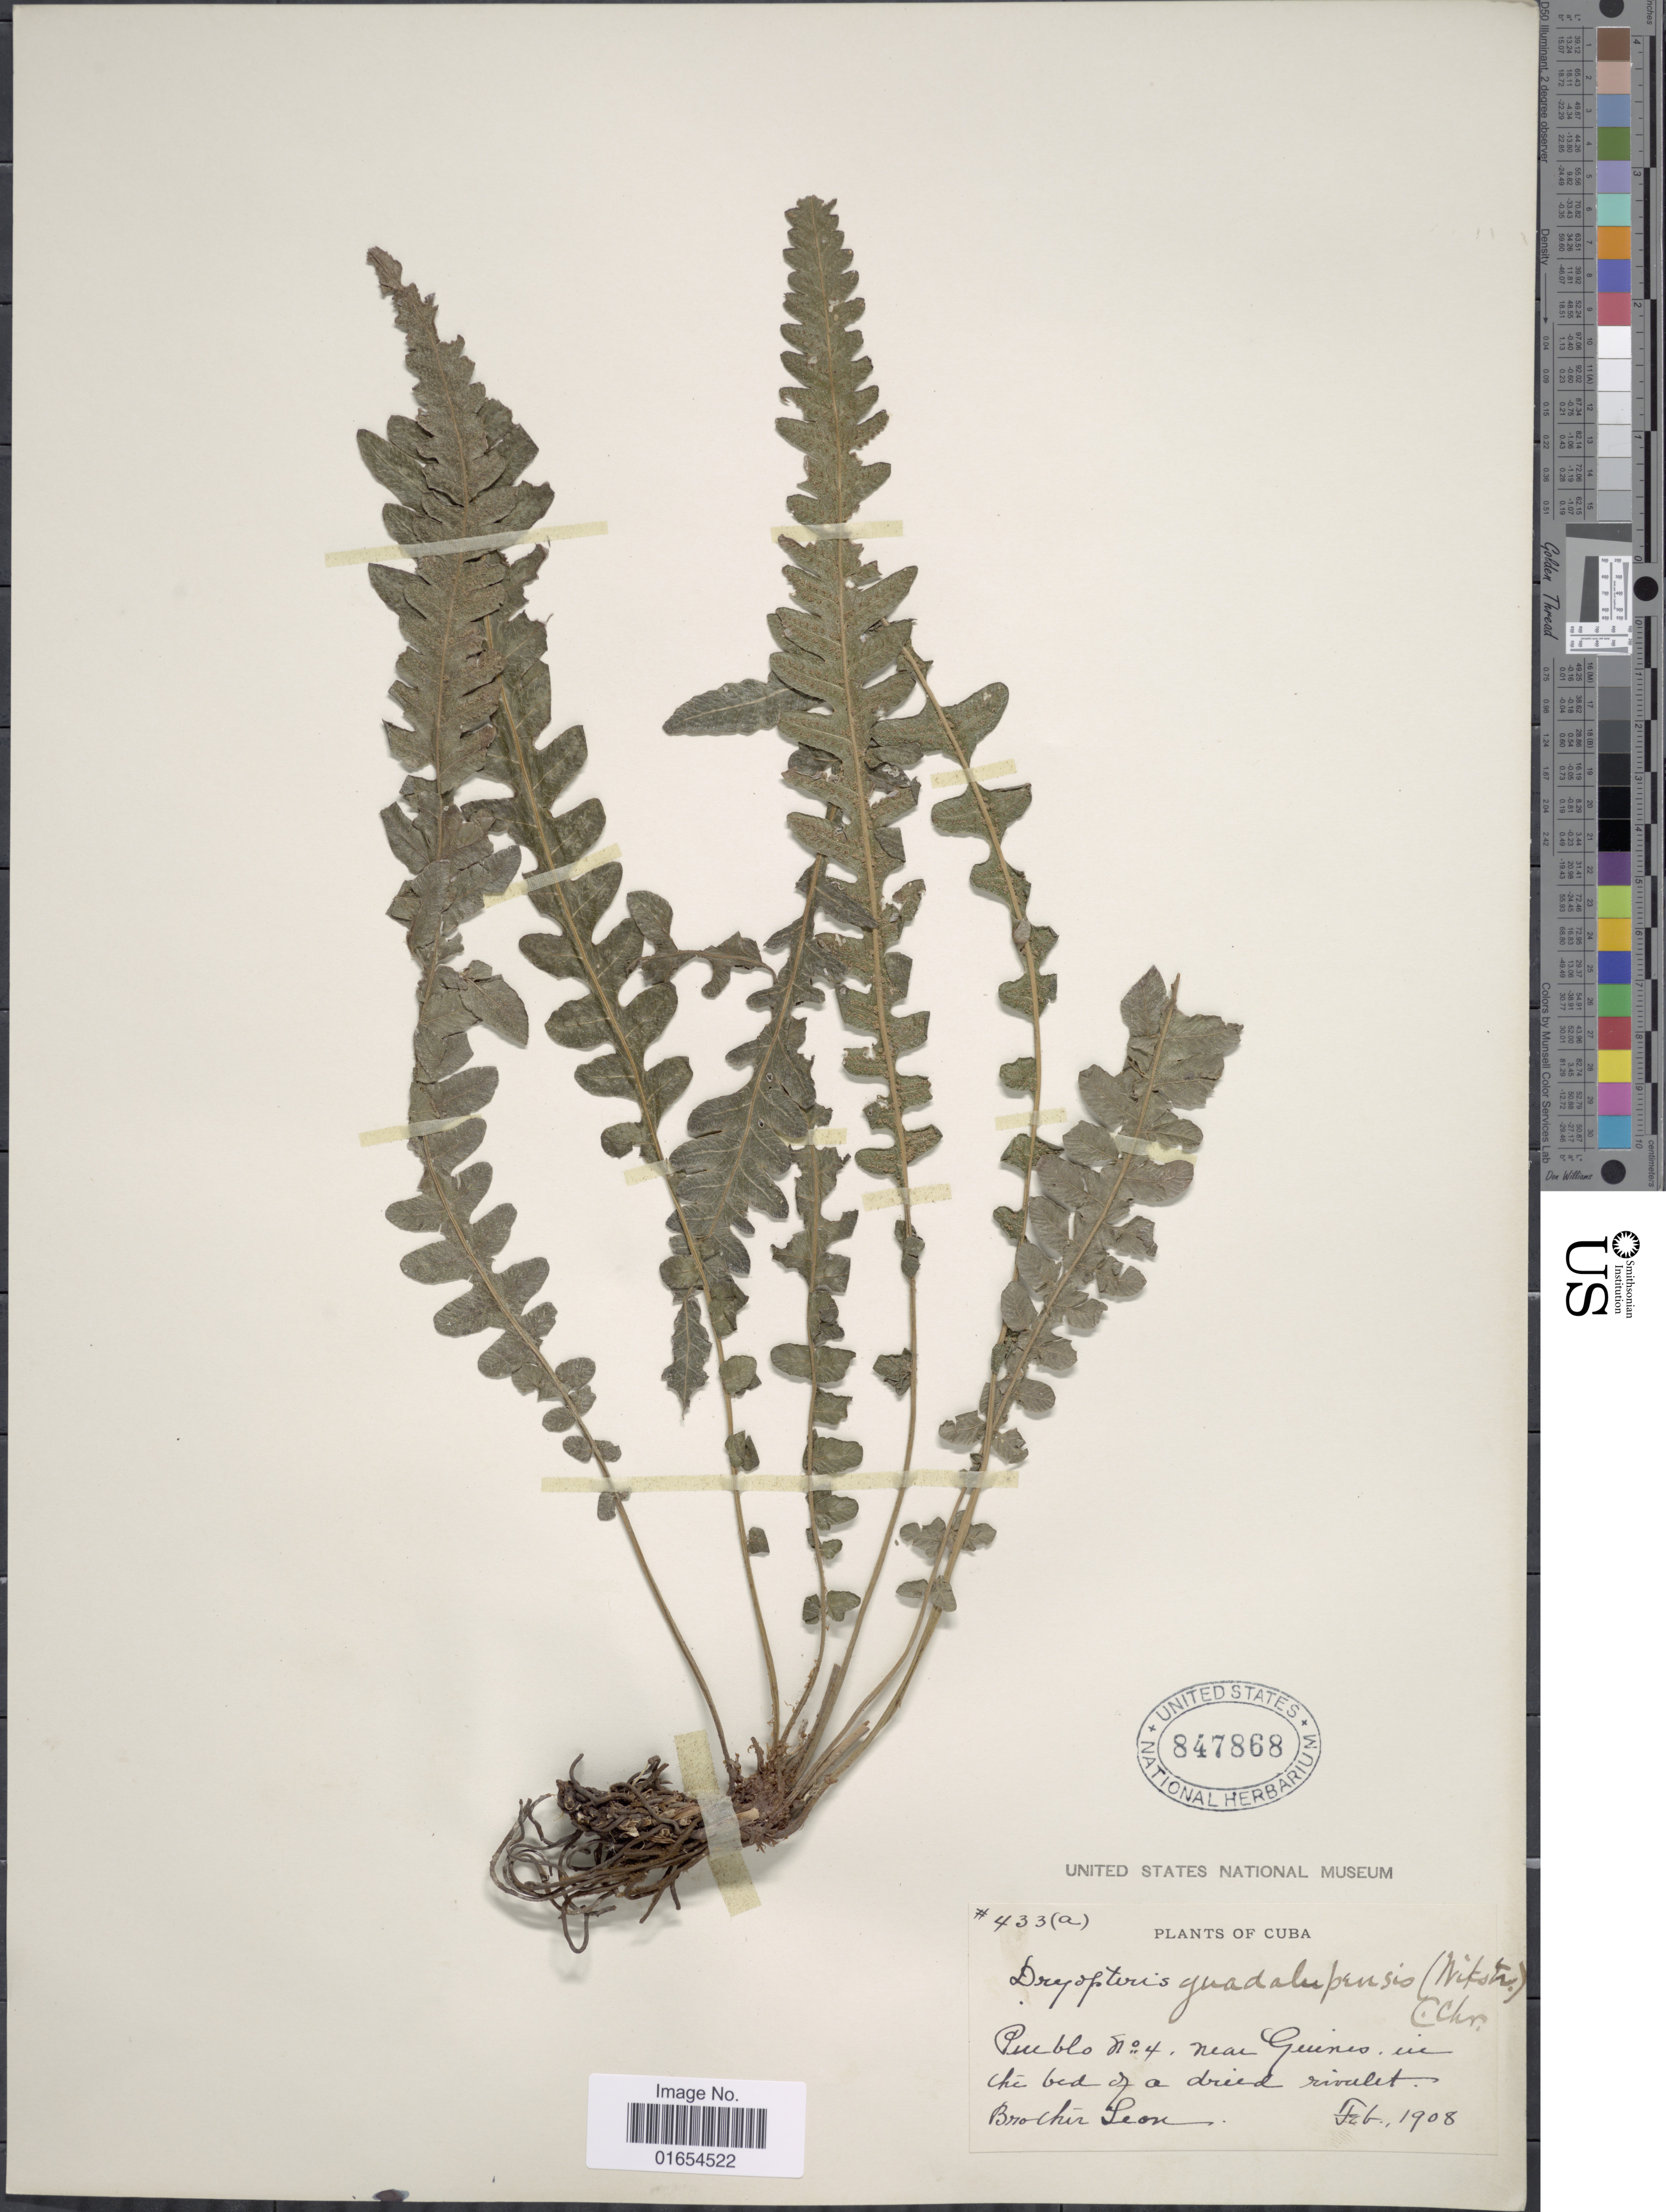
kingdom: Plantae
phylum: Tracheophyta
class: Polypodiopsida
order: Polypodiales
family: Thelypteridaceae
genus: Goniopteris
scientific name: Goniopteris guadelupensis (Wikstr.) comb. nov., ined 2015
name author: (Wikstr.)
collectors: Bro. León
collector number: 433a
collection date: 1908-02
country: Cuba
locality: Pueblo no 4 near Guines, in the bed of a dried rivulet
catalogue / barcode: US 847868